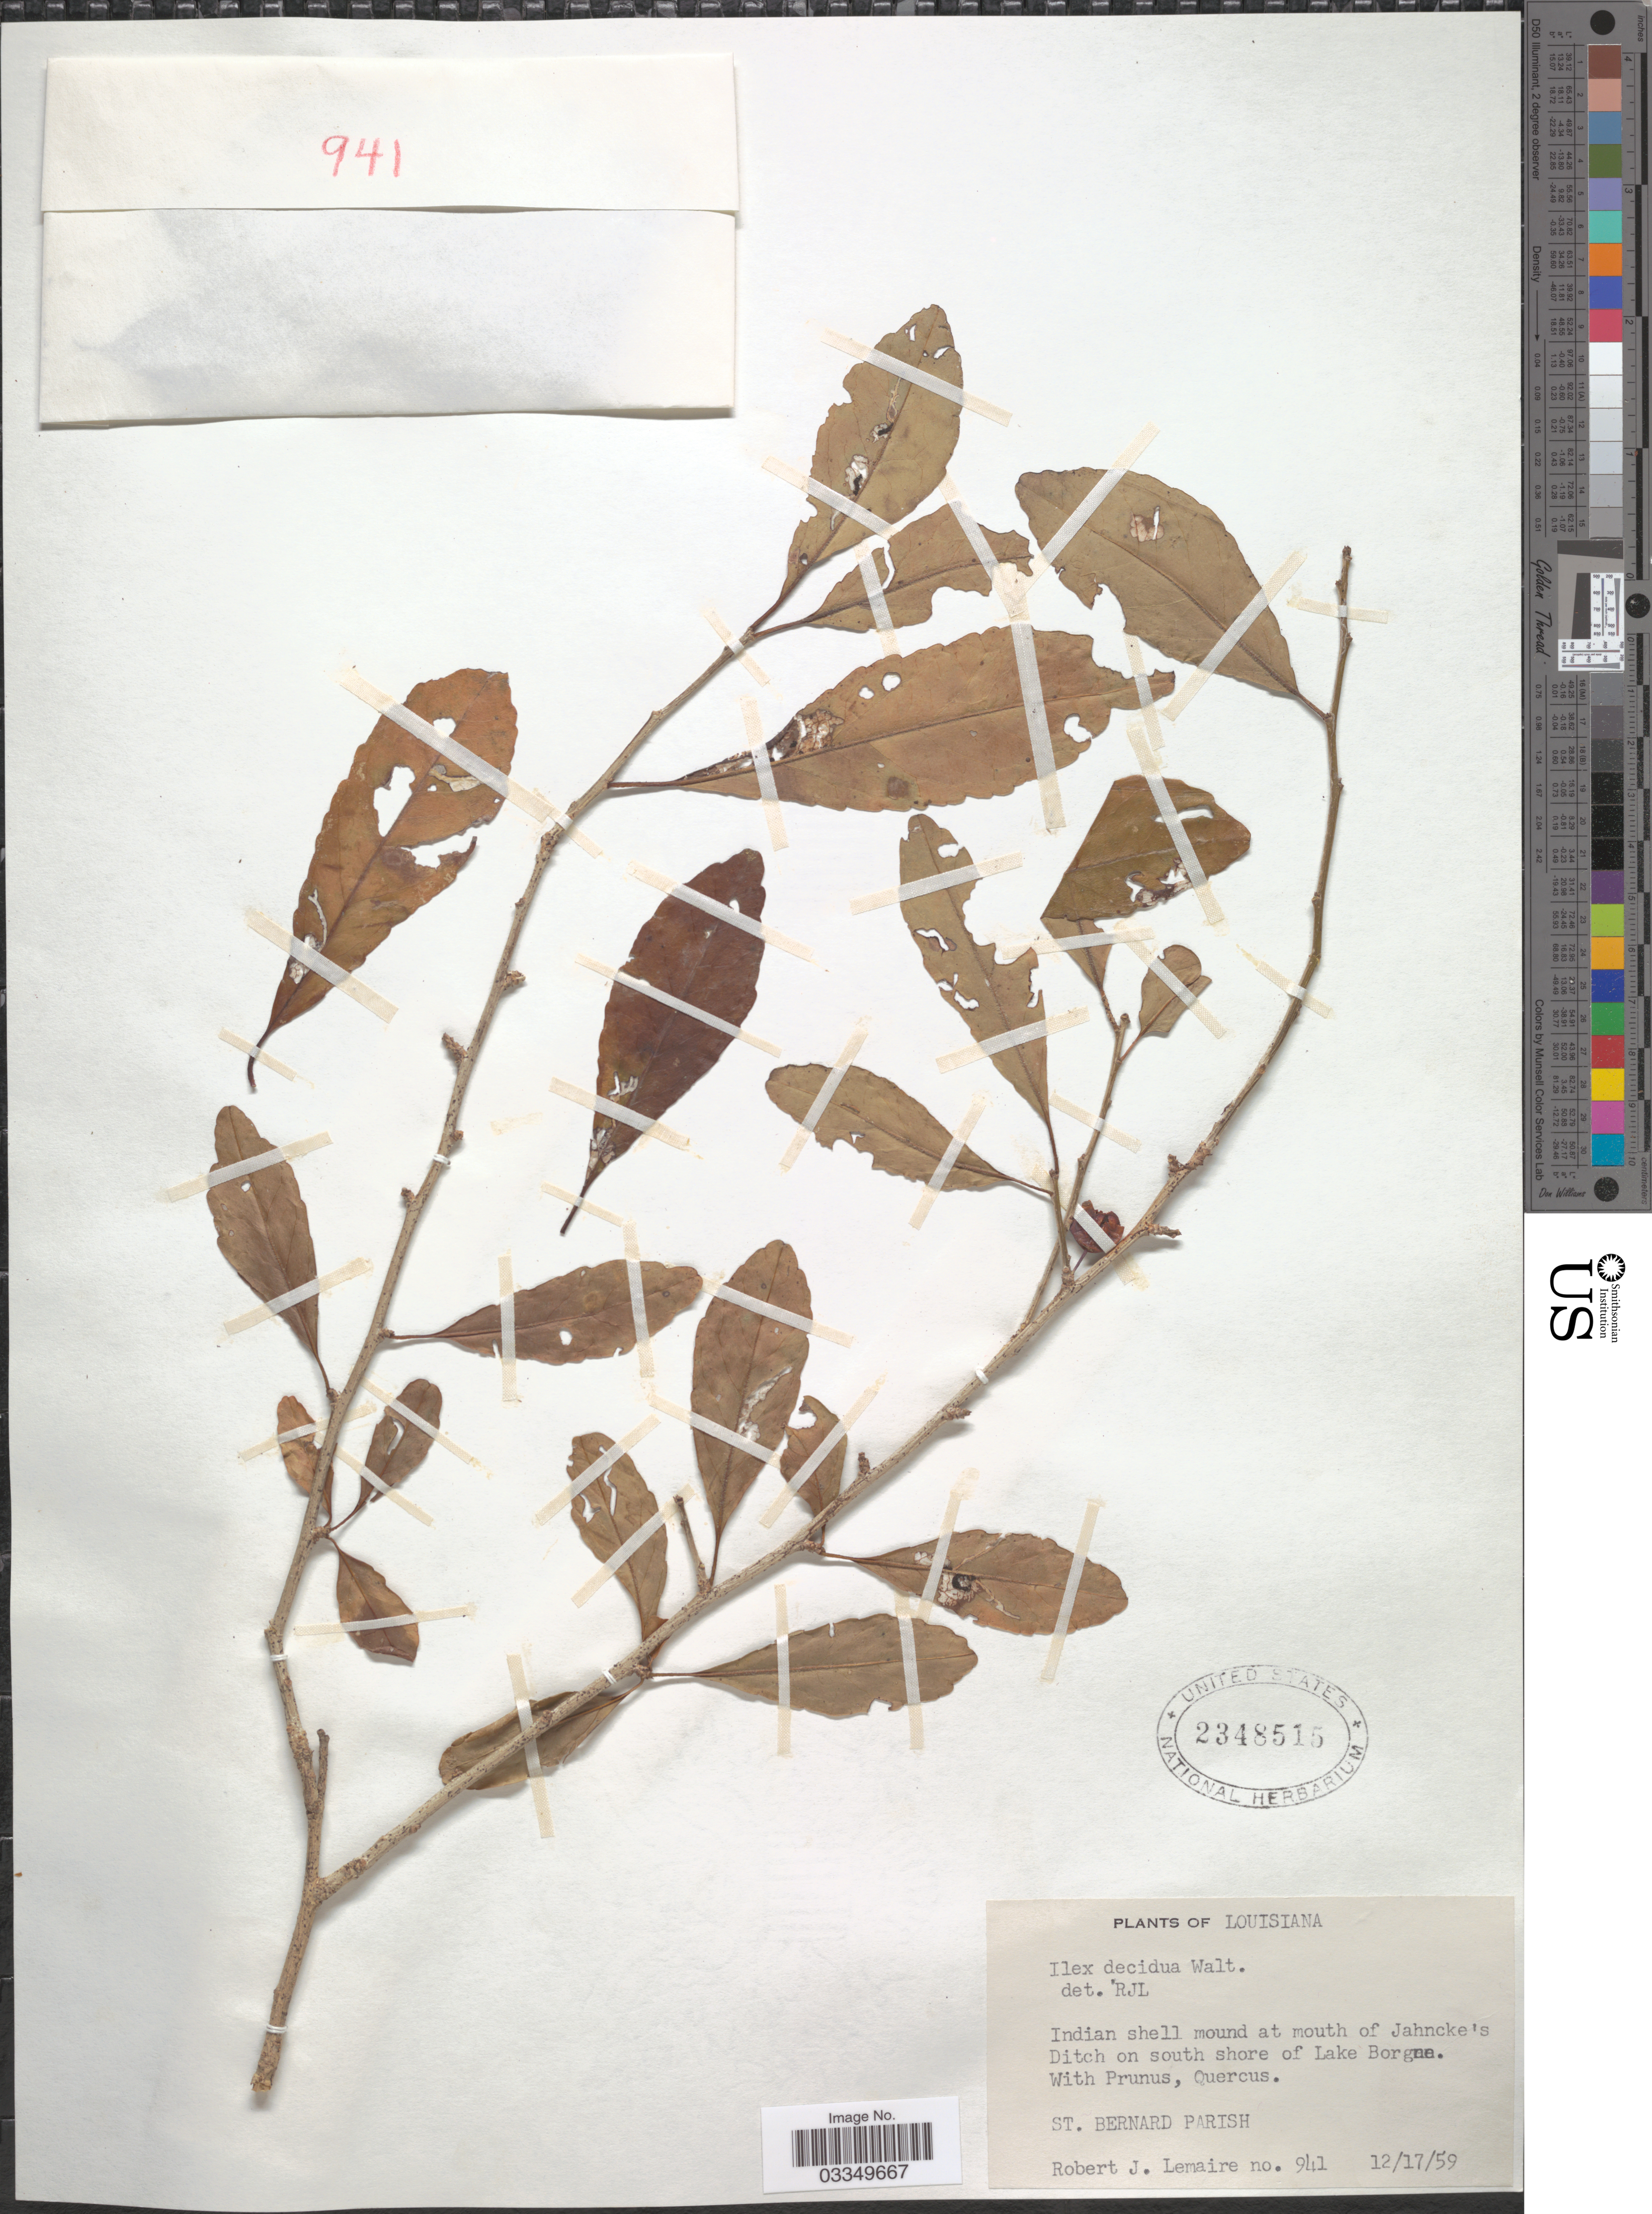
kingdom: Plantae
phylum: Tracheophyta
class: Magnoliopsida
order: Aquifoliales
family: Aquifoliaceae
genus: Ilex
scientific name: Ilex decidua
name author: Walter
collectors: R. J. Lemaire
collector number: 941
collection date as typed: Transcribed d/m/y: 17/12/59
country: United States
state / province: Louisiana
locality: Indian shell mound at mouth of Jahncke's Ditch on south shore of Lake Borgne. St. Bernard Parish.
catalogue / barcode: US 2348515